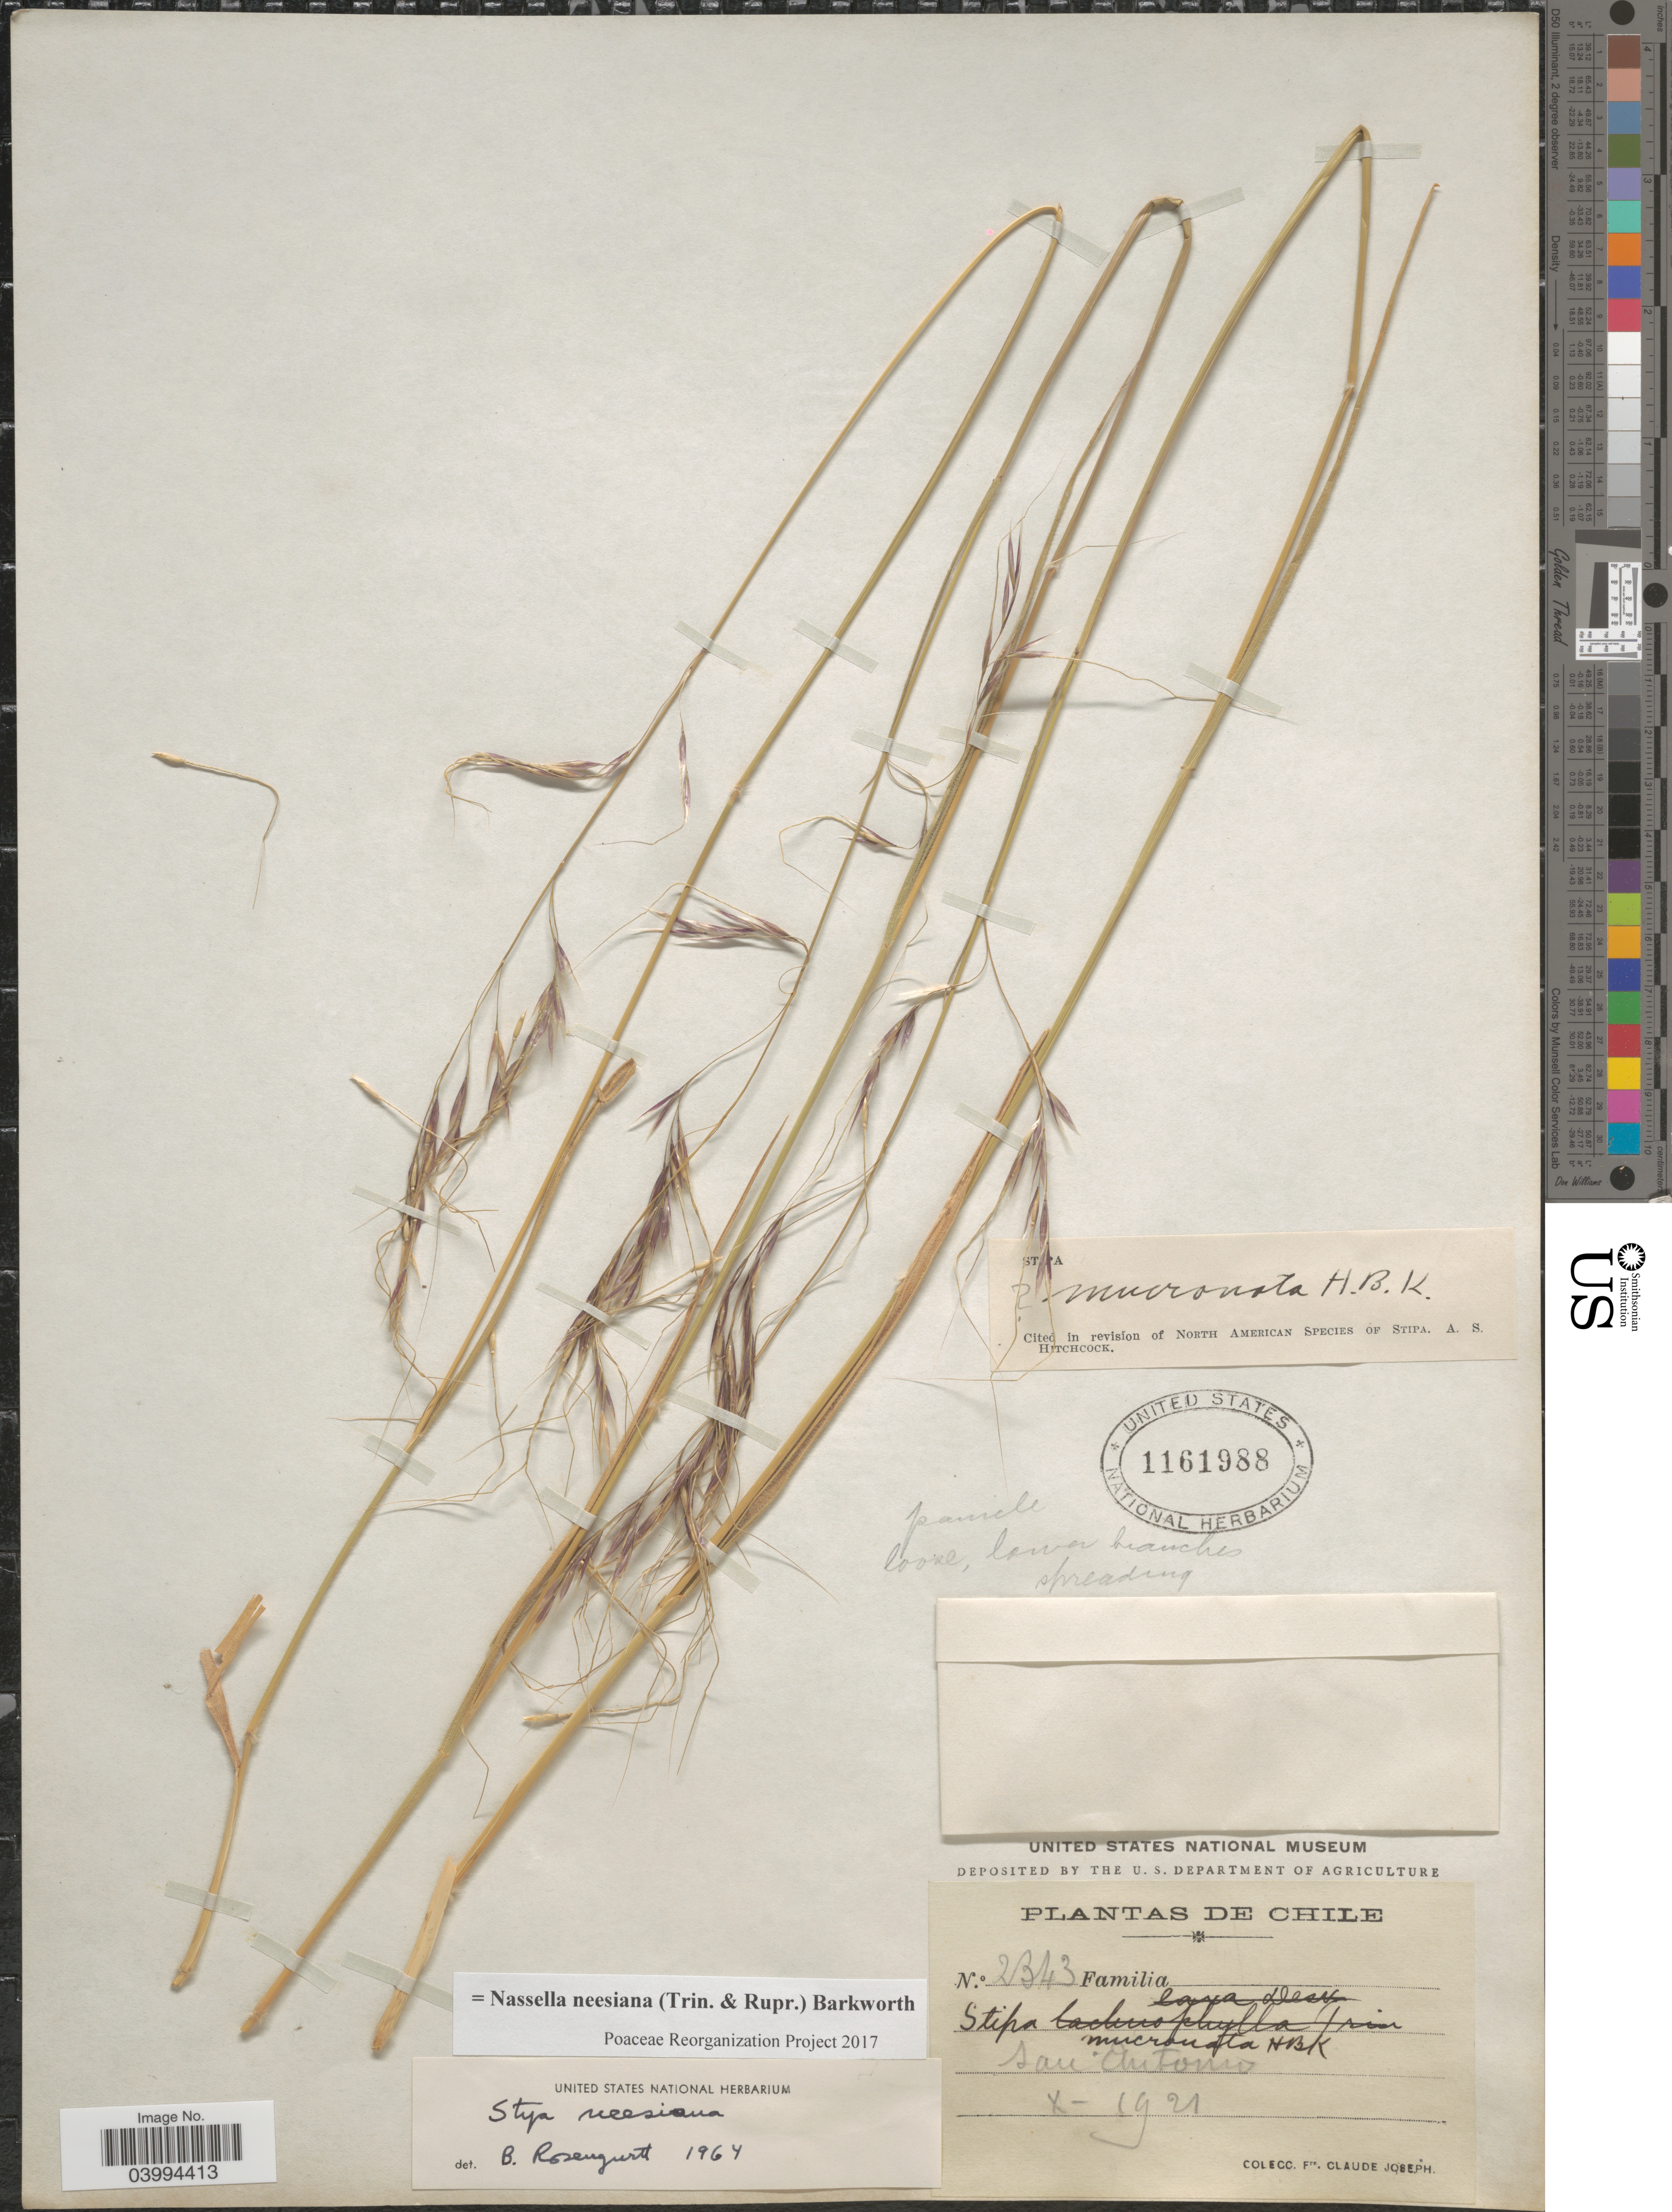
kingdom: Plantae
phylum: Tracheophyta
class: Liliopsida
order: Poales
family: Poaceae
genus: Nassella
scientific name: Nassella neesiana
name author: (Trin. & Rupr.) Barkworth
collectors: Bro. Claude-Joseph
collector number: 2343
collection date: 1921-10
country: Chile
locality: San Antonio.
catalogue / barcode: US 1161988